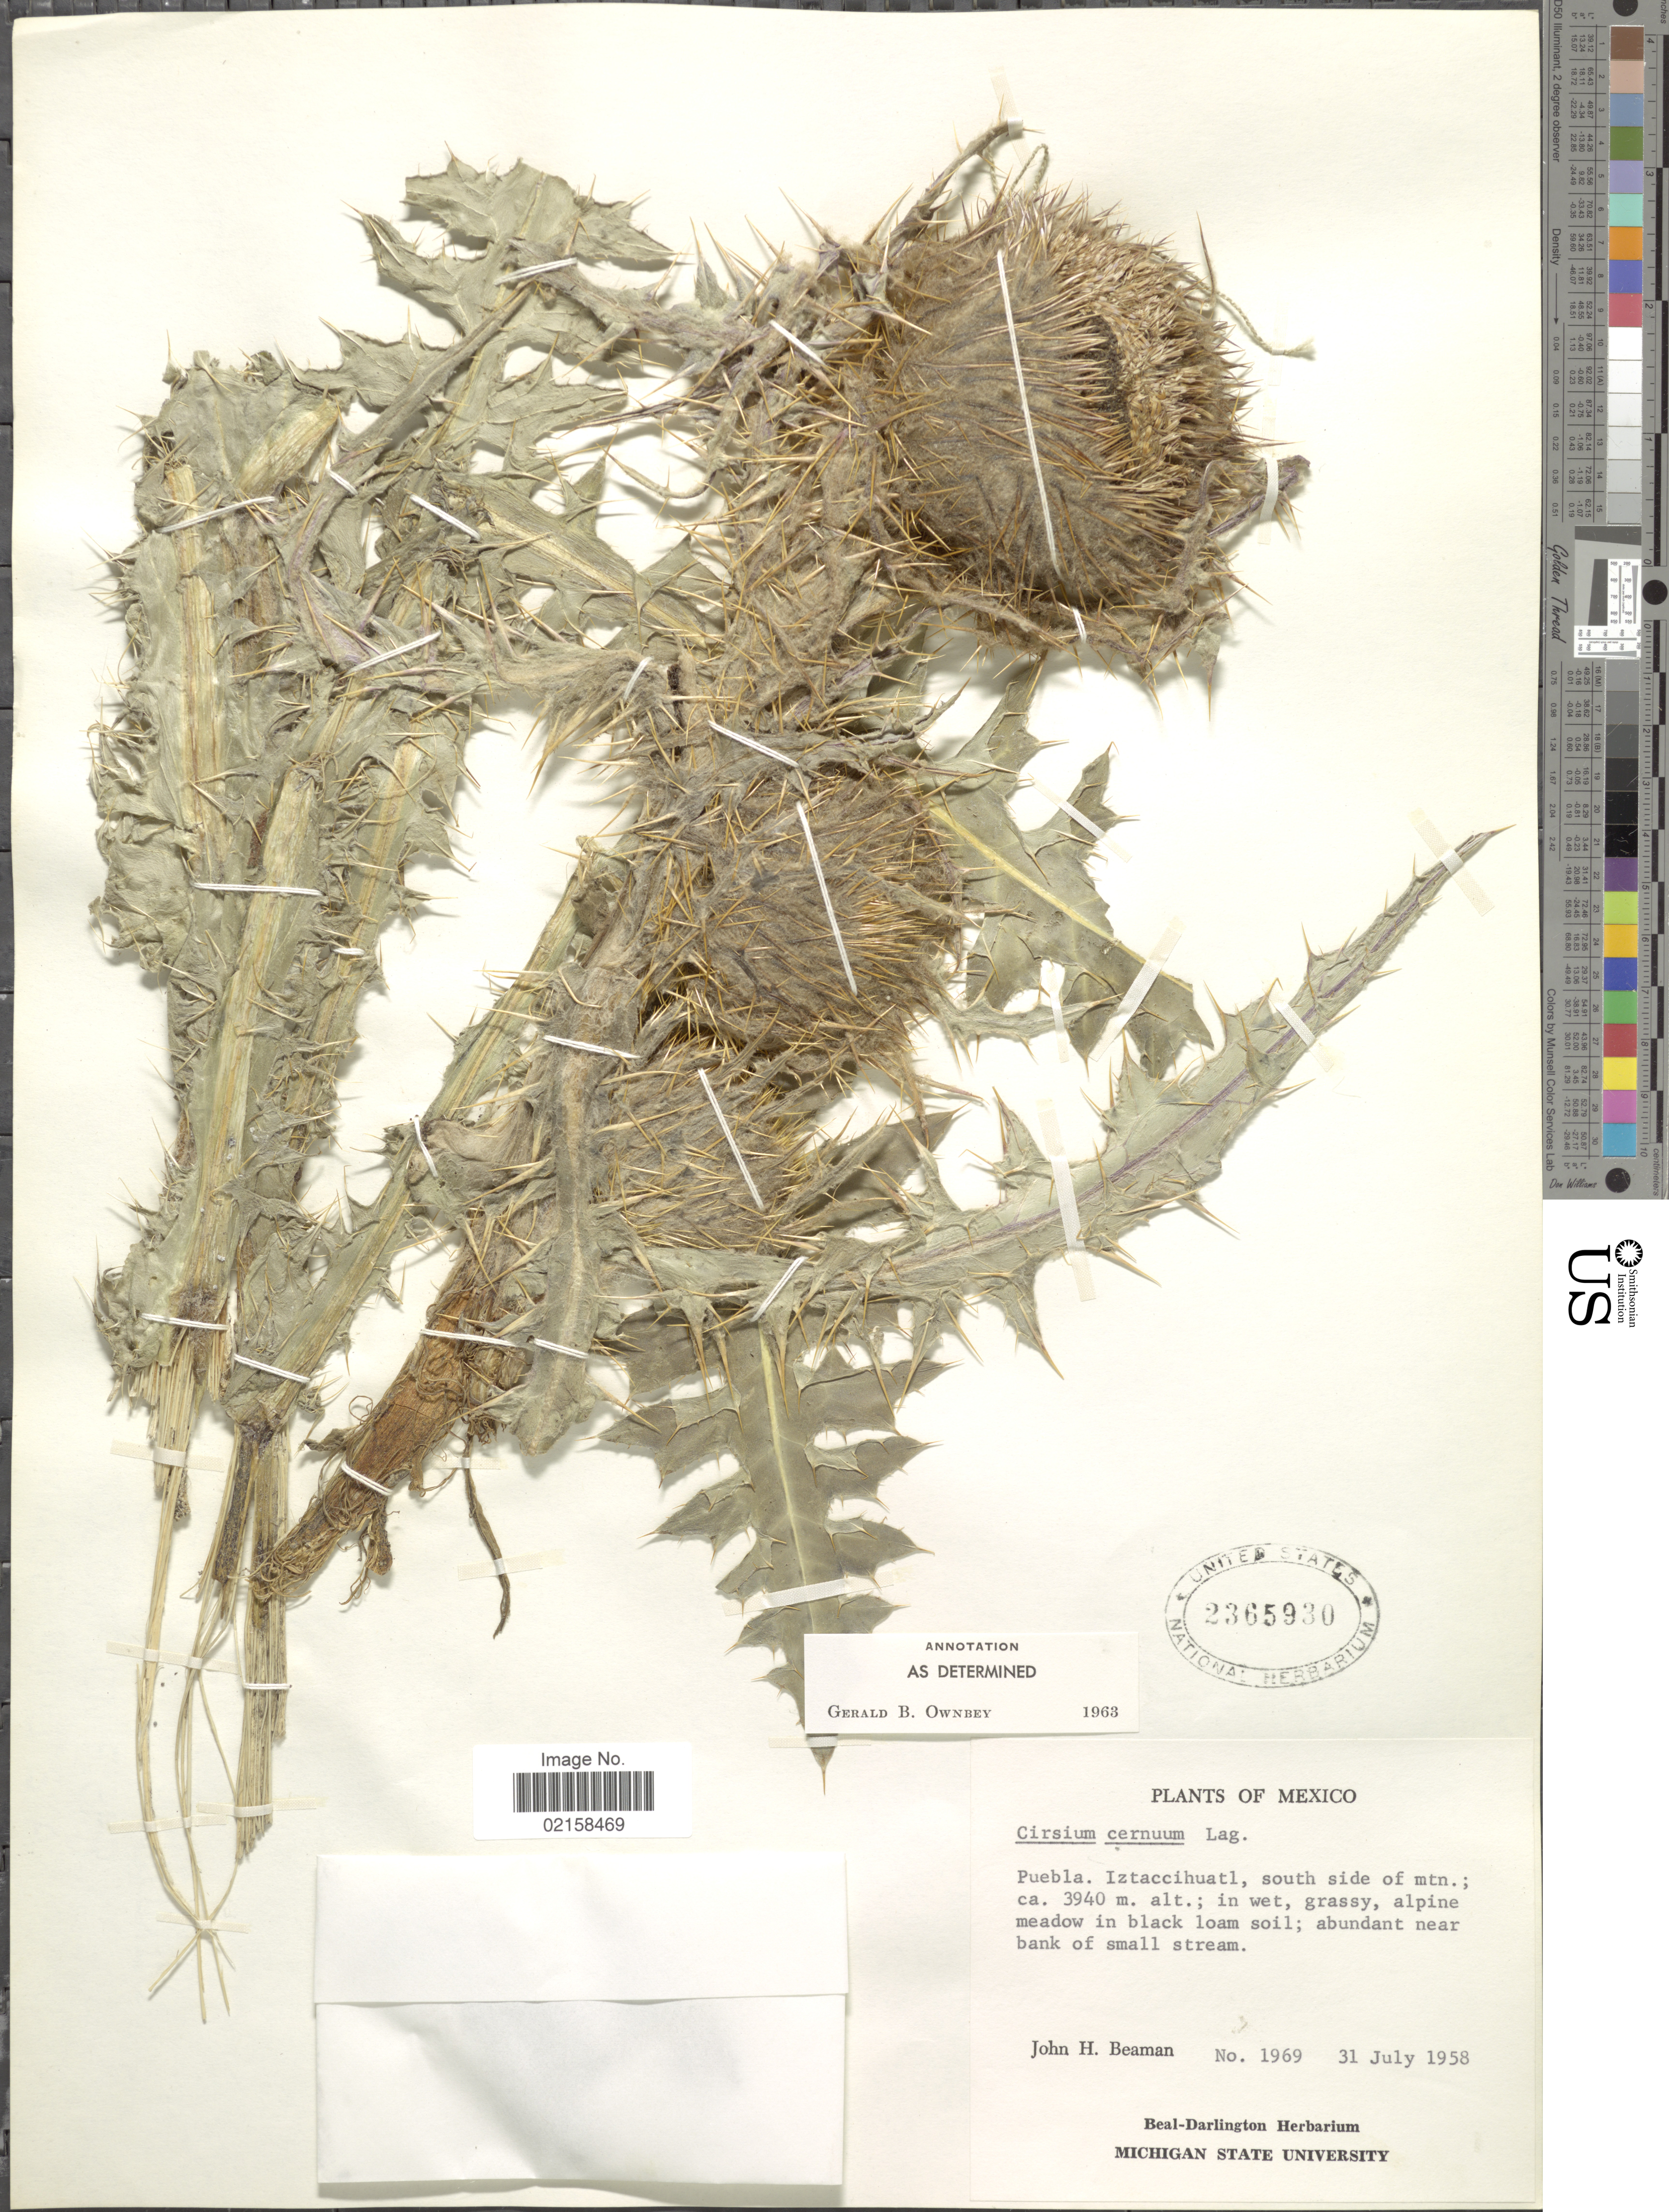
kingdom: Plantae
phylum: Tracheophyta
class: Magnoliopsida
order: Asterales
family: Asteraceae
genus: Cirsium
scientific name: Cirsium nivale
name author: (Kunth) F. Dietr.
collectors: J. H. Beaman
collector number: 1969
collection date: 1958-07-31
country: Mexico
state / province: Puebla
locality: Iztaccihuatl, south side of mtn; abundant near bank of stream.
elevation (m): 3940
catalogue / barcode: US 2365930